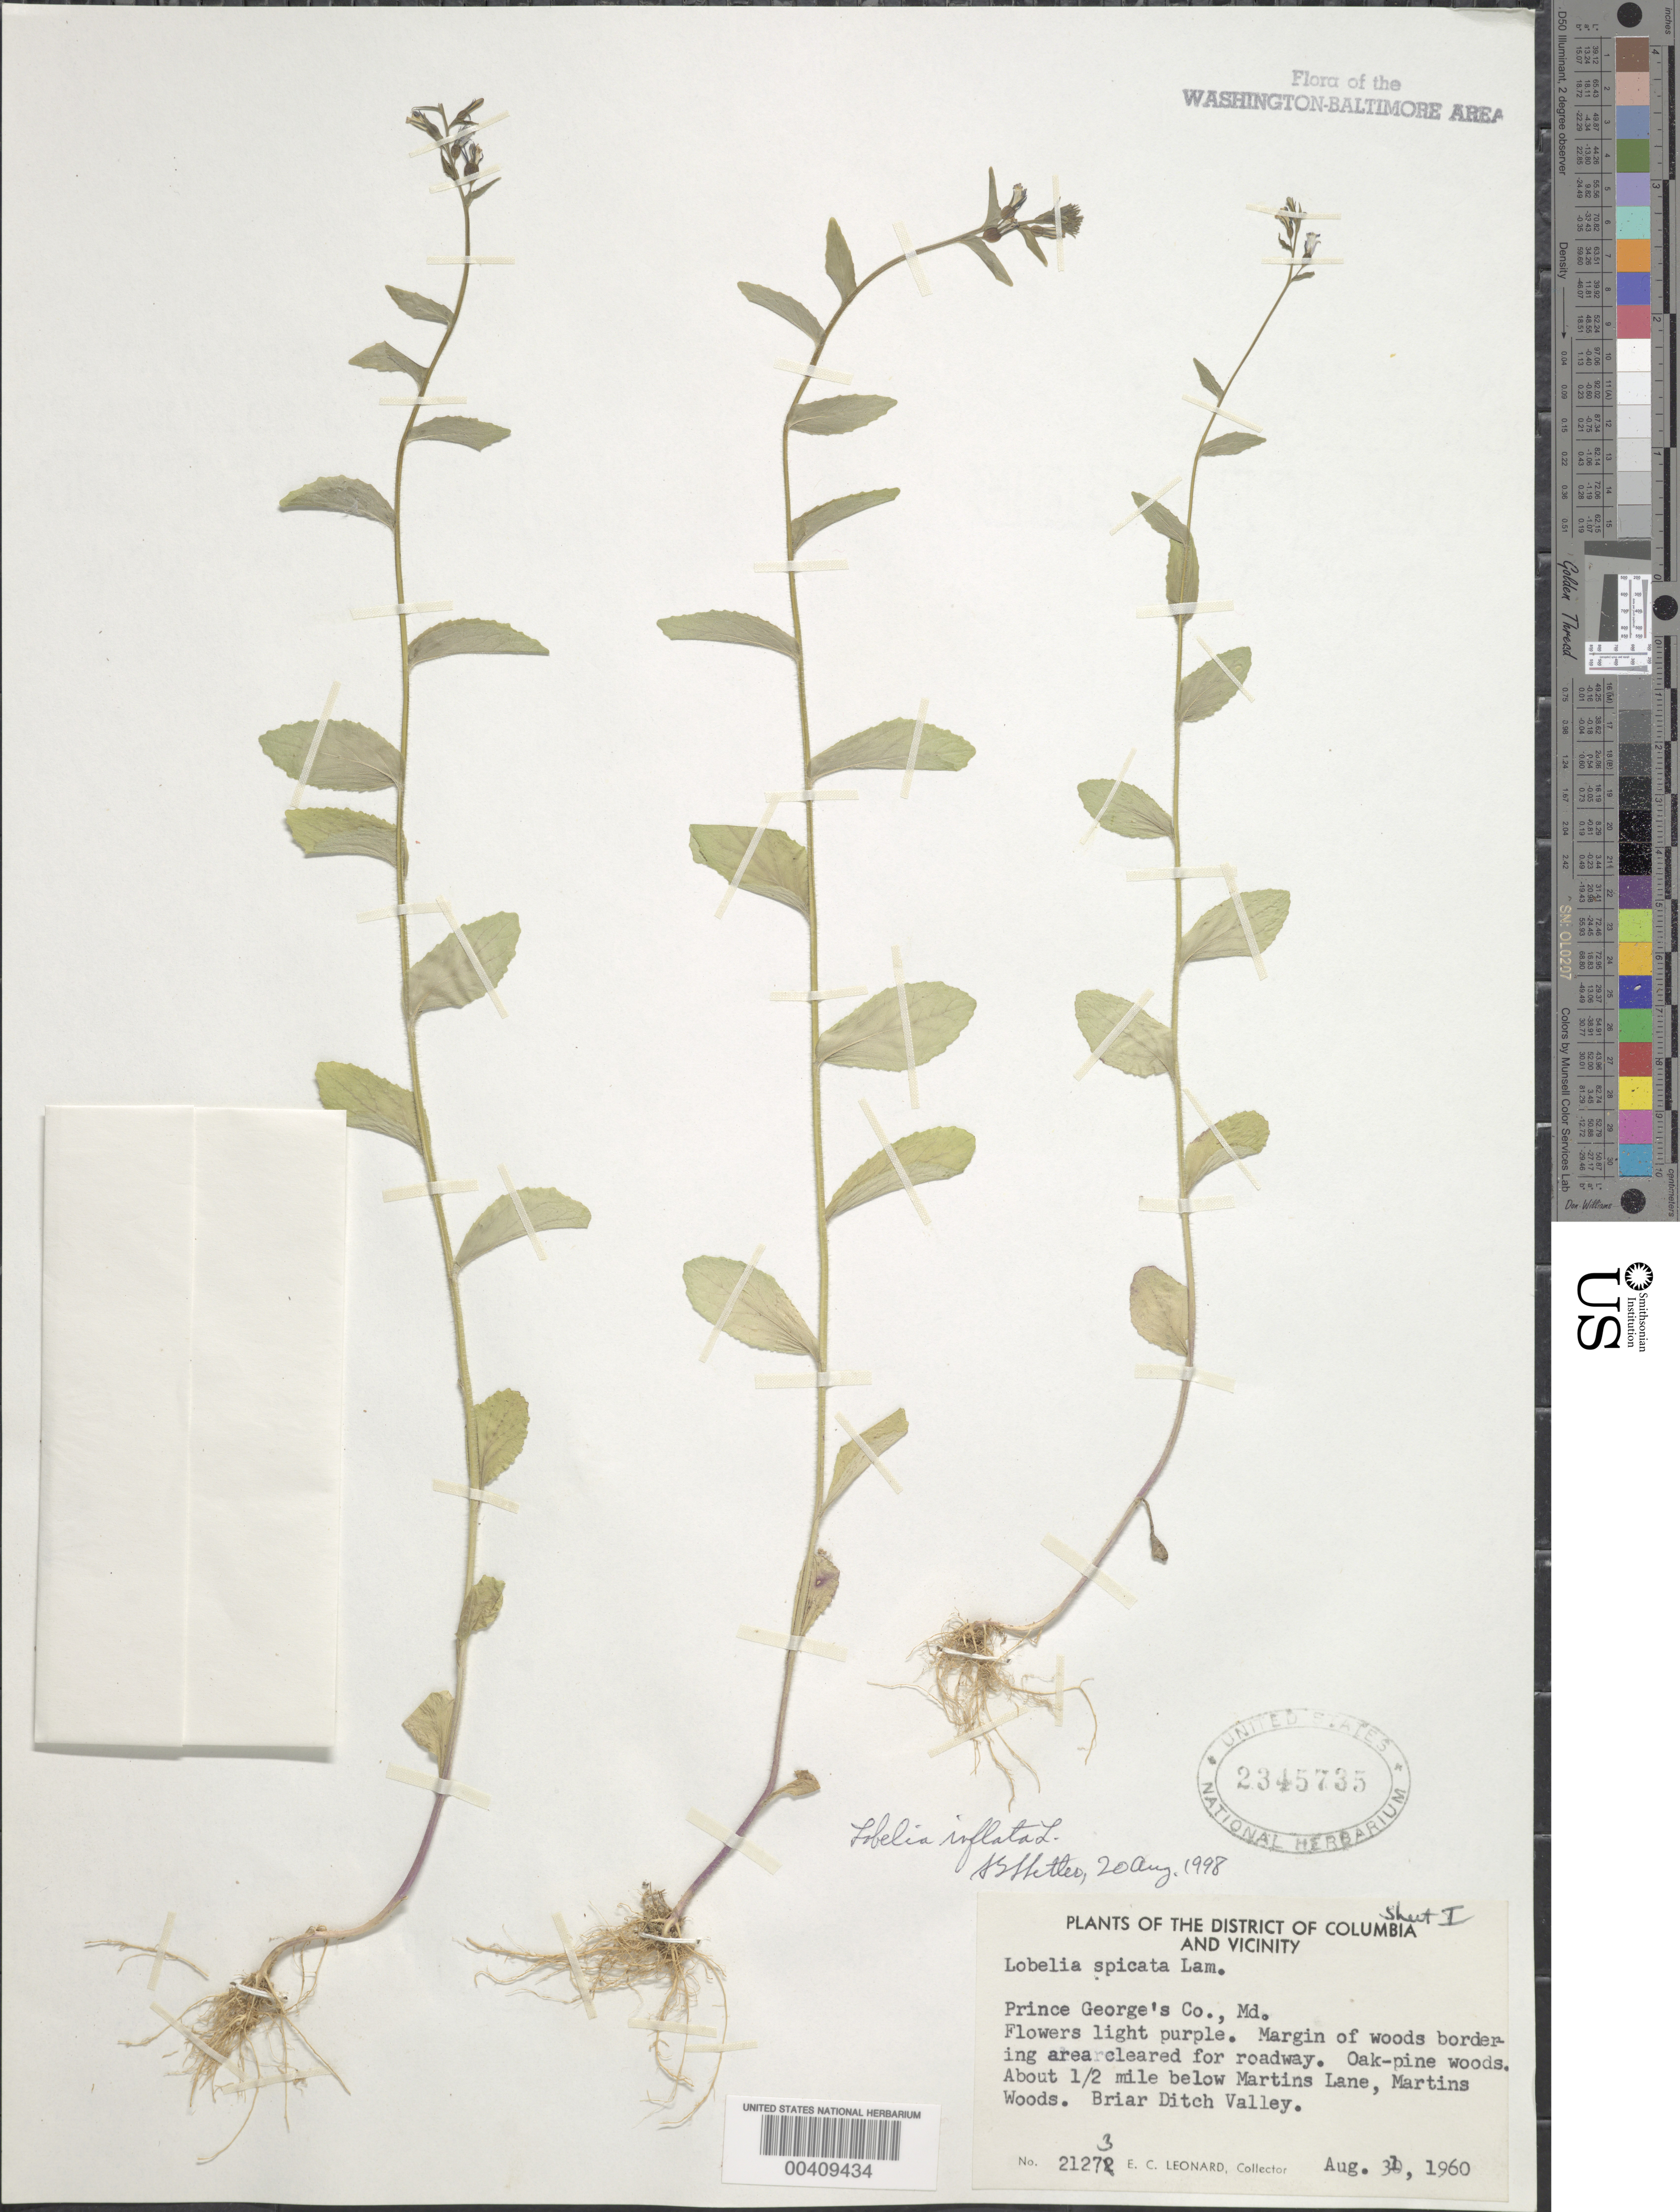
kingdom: Plantae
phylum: Tracheophyta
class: Magnoliopsida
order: Asterales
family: Campanulaceae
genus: Lobelia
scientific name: Lobelia inflata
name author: L.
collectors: E. C. Leonard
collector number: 21273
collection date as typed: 31 Aug 1960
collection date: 1960-08-31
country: United States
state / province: Maryland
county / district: Prince George's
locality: Martins Woods, Briar Ditch Valley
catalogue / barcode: US 2345735